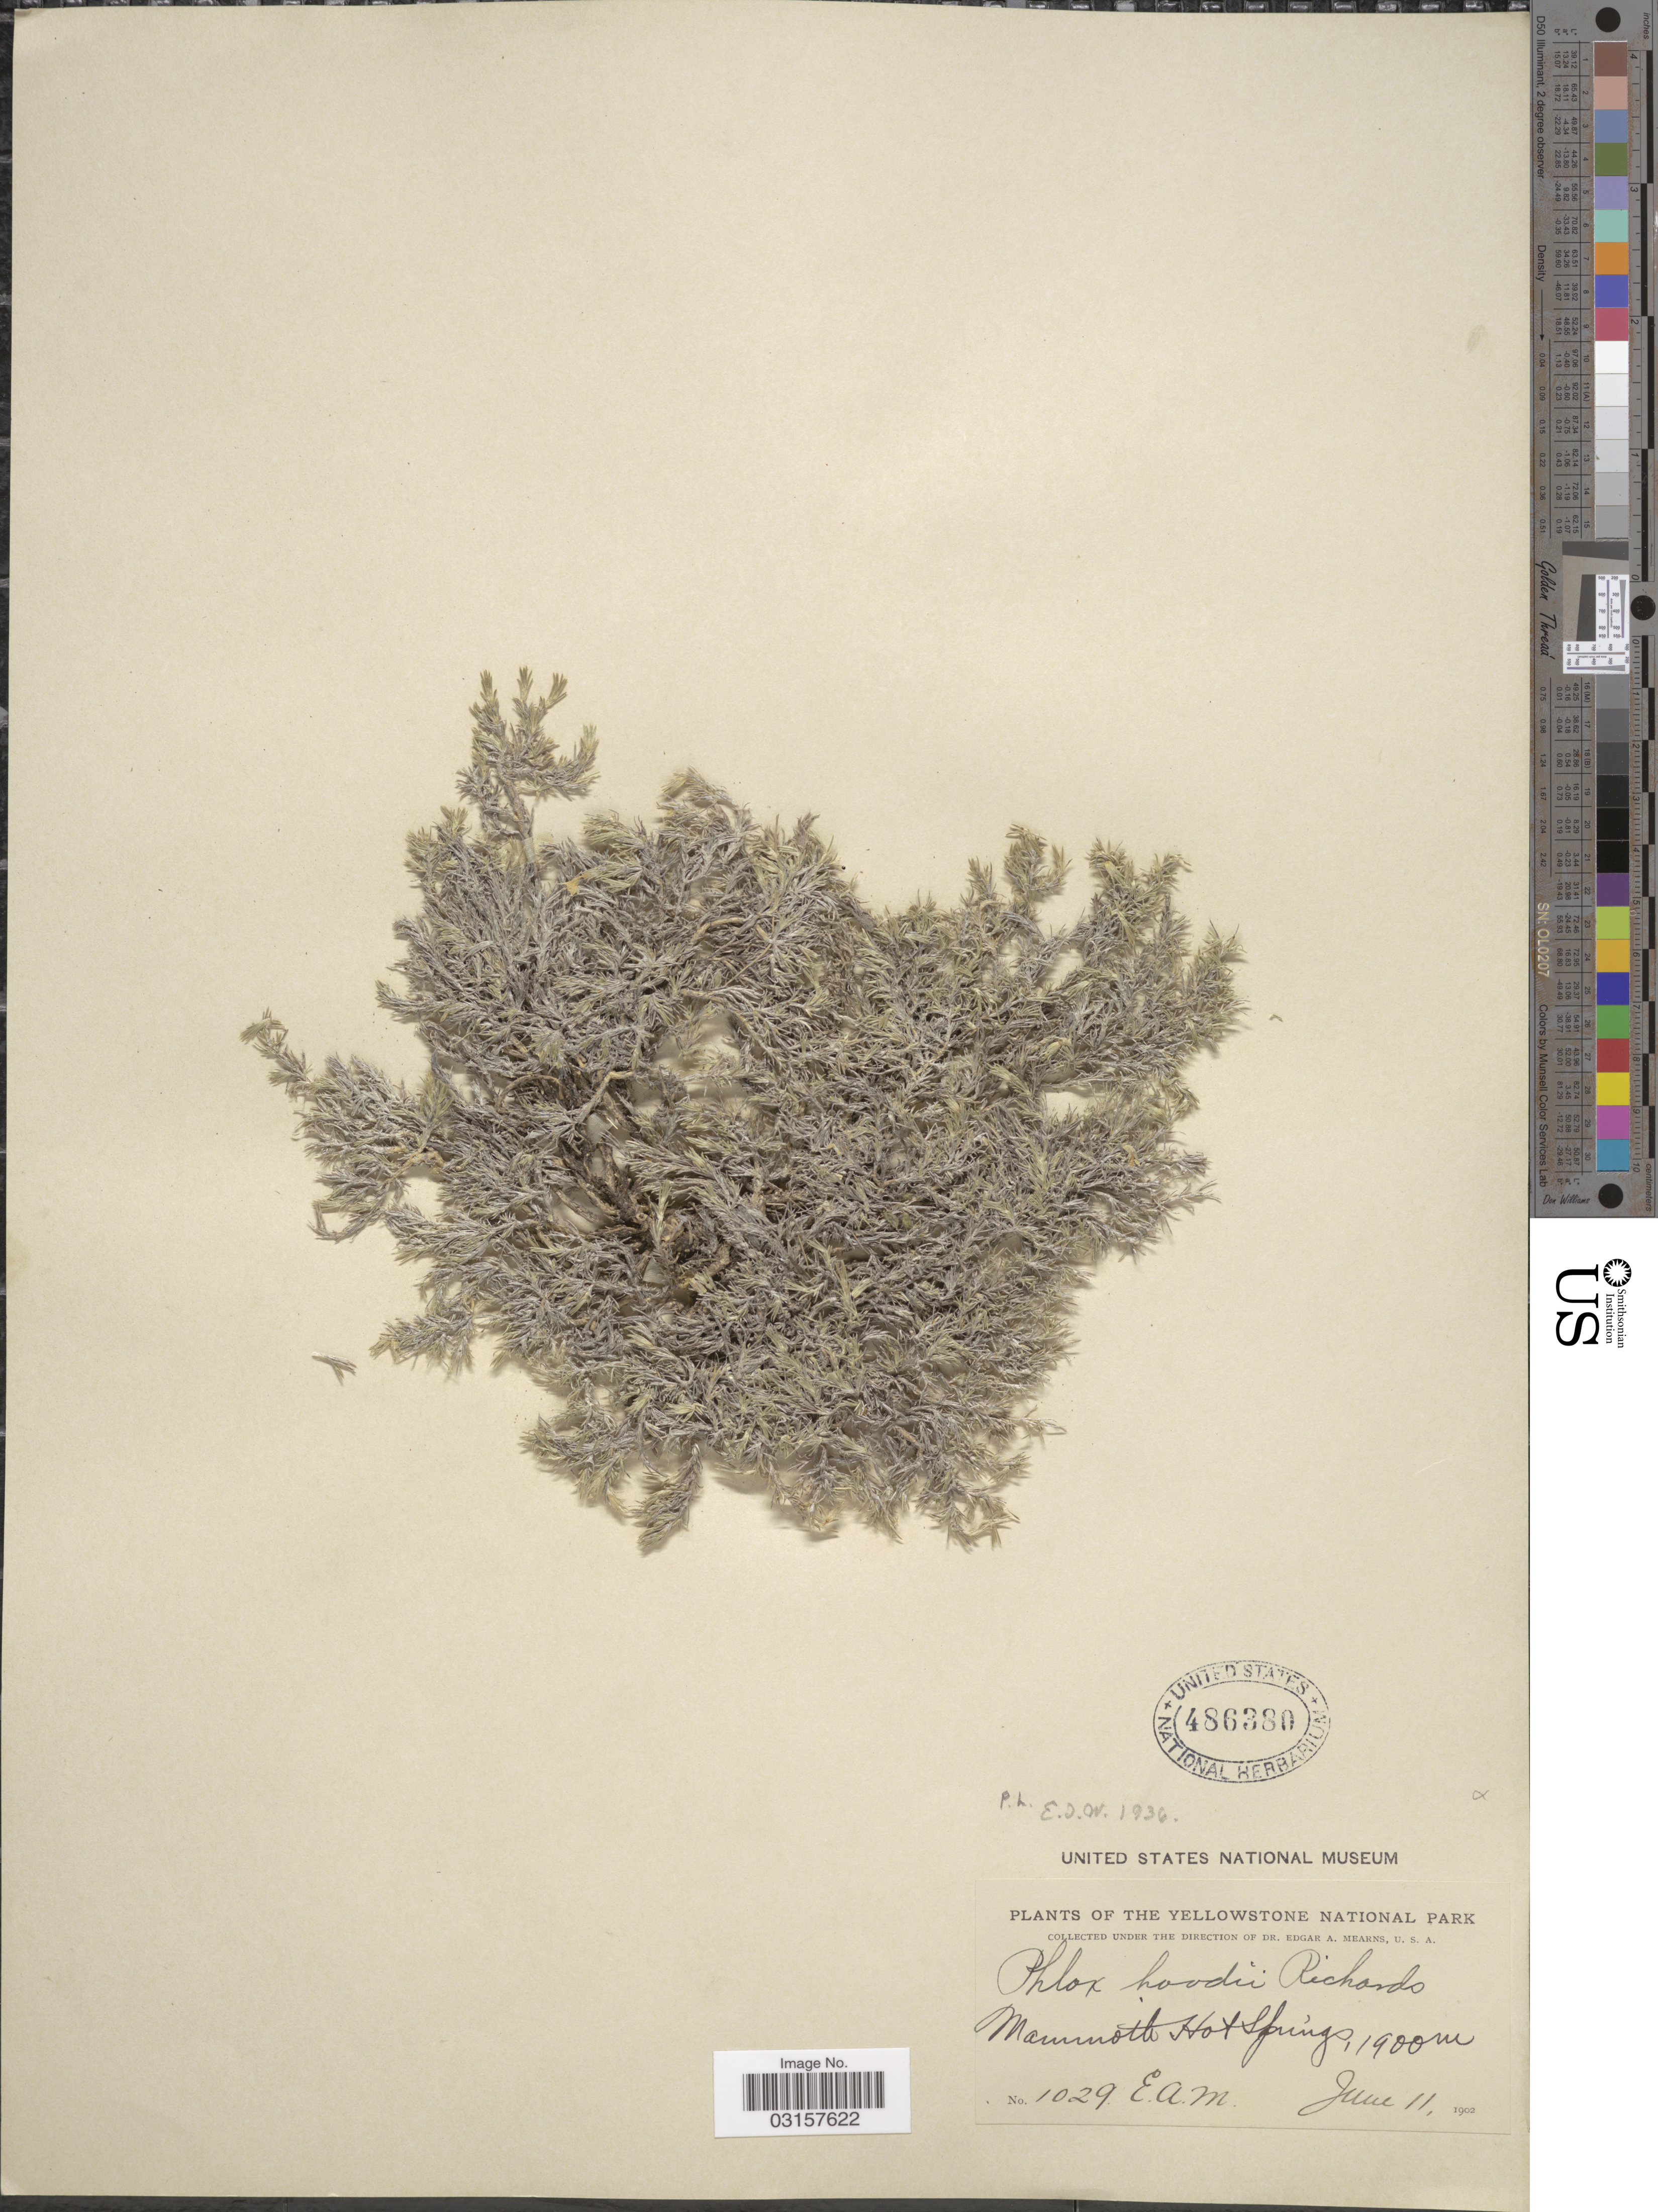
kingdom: Plantae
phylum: Tracheophyta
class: Magnoliopsida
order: Ericales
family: Polemoniaceae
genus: Phlox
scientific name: Phlox hoodii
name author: Richardson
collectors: E. A. Mearns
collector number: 1029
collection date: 1902-06-11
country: United States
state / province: Wyoming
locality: The Yellowstone National Park, Mammoth Hot Springs.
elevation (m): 1900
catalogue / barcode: US 486380